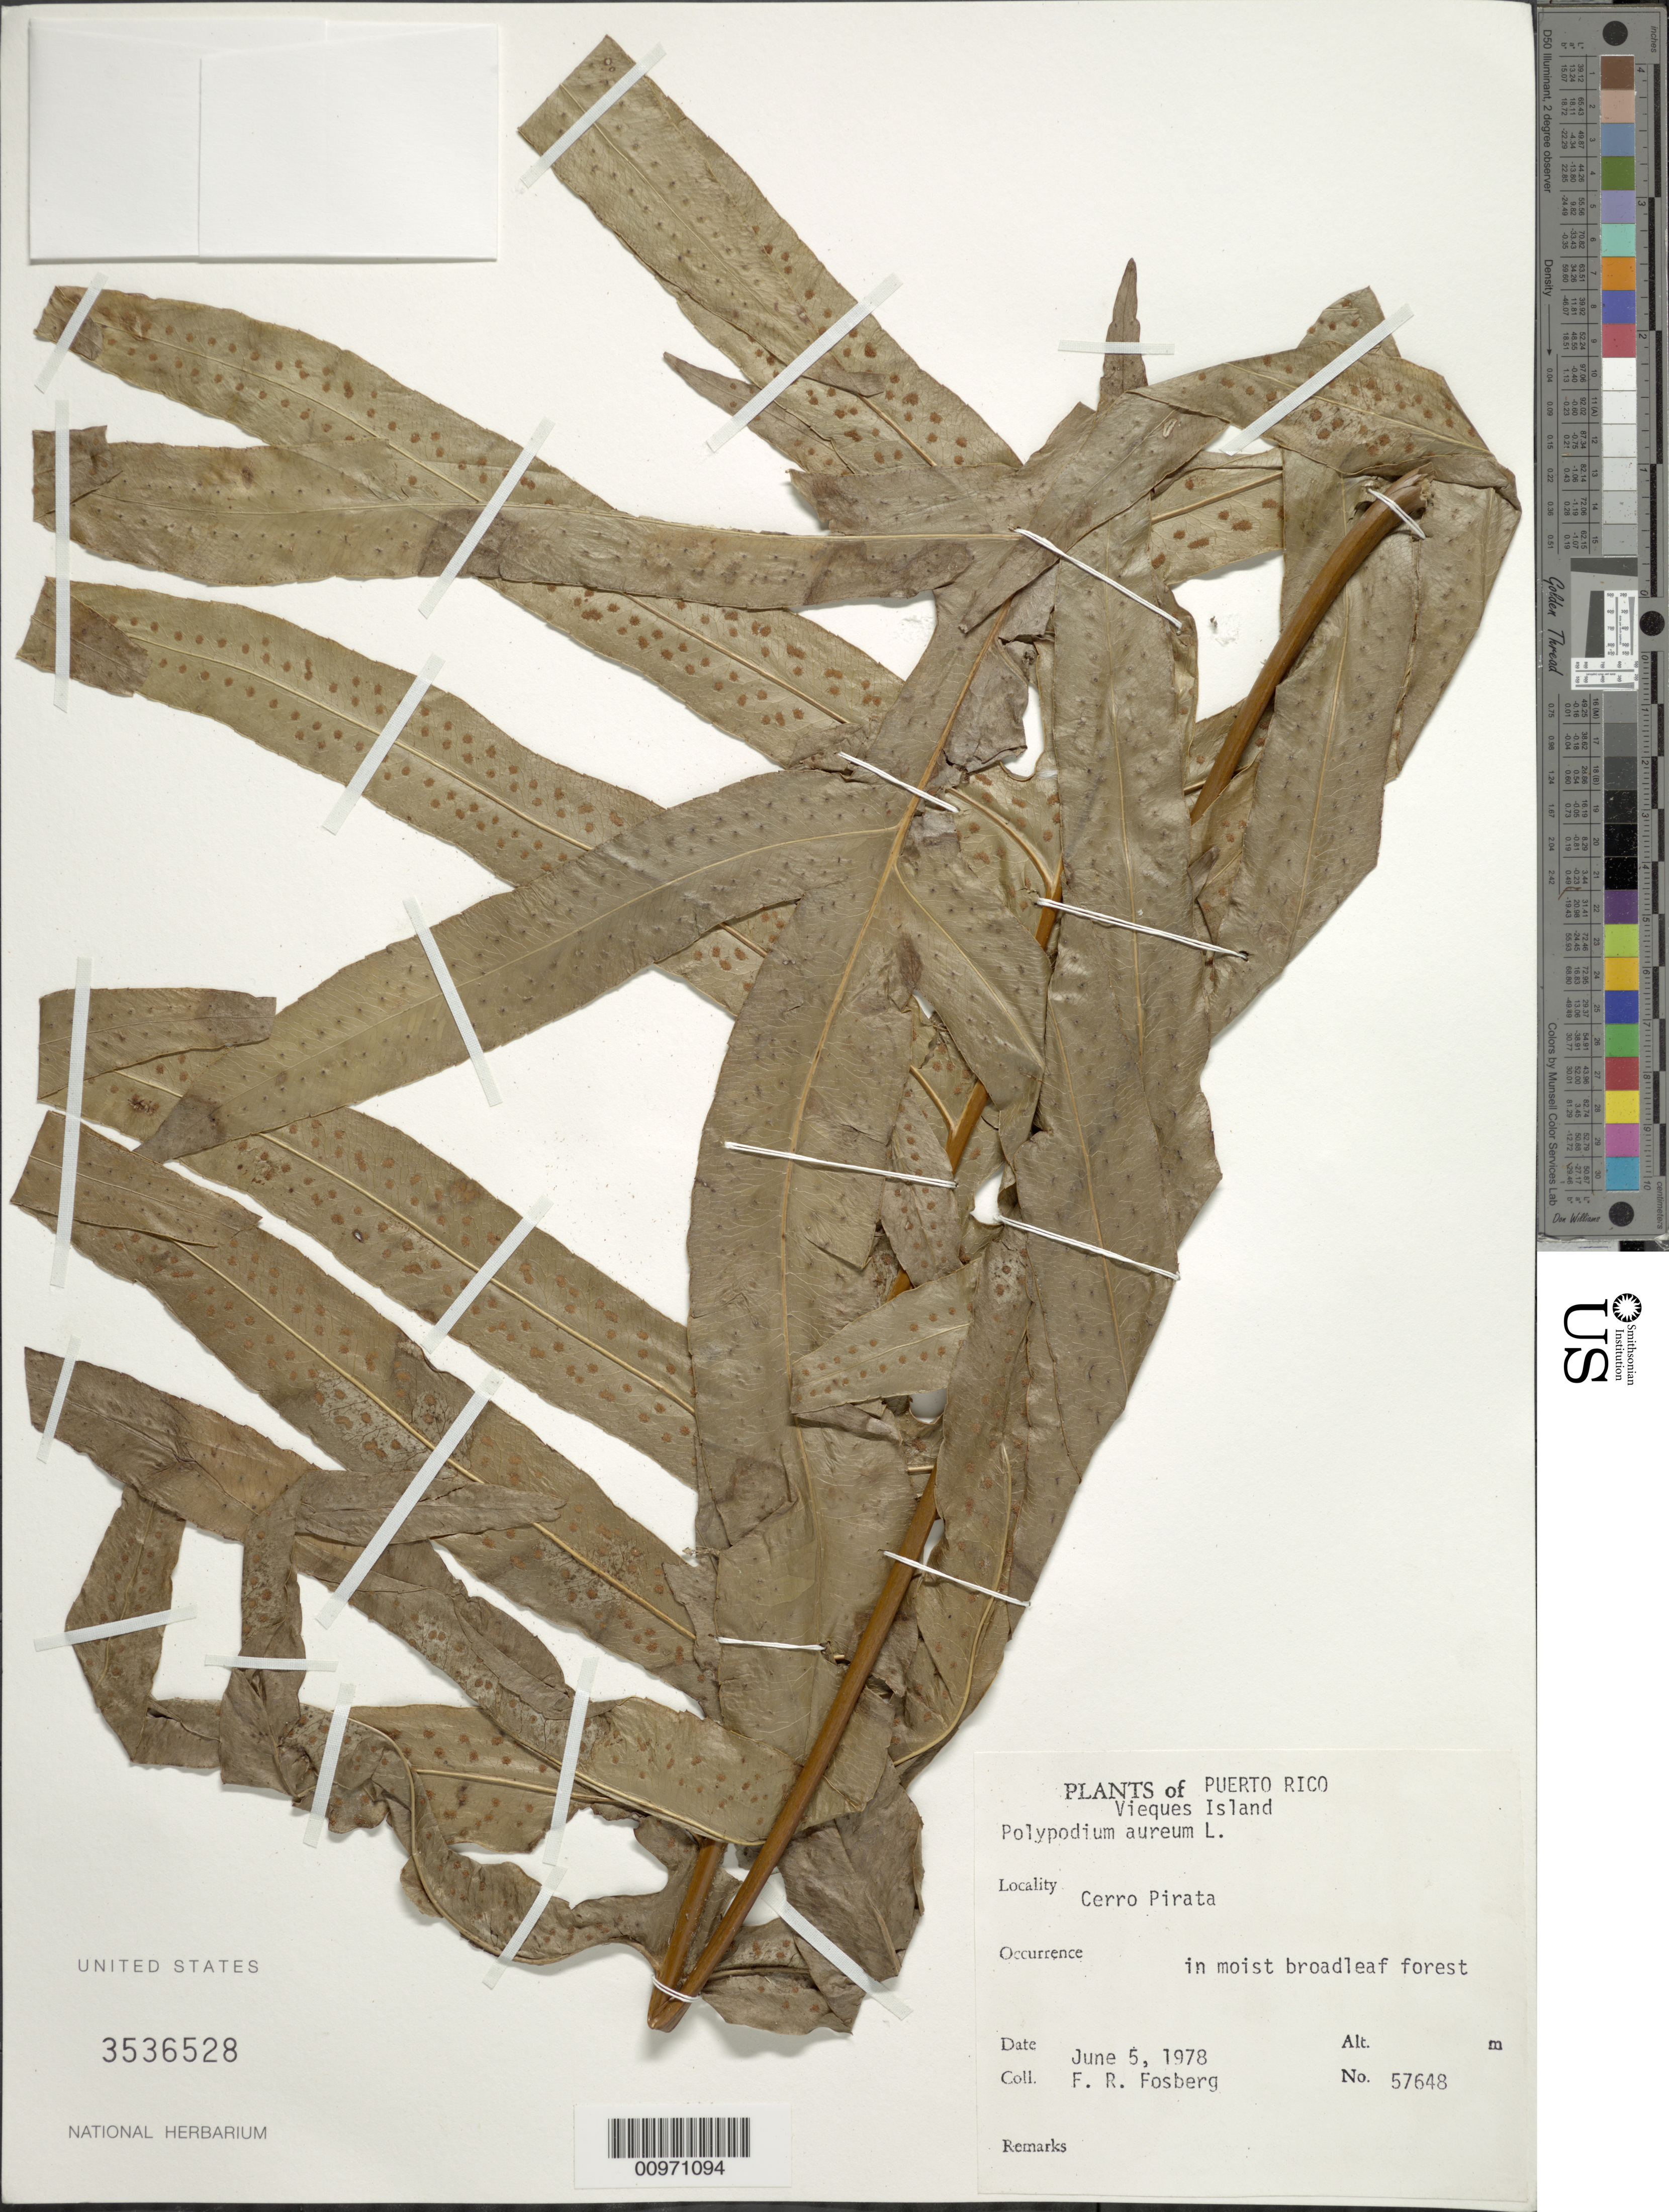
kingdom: Plantae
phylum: Tracheophyta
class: Polypodiopsida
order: Polypodiales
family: Polypodiaceae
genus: Phlebodium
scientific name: Phlebodium aureum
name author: (L.) J. Sm.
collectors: F. R. Fosberg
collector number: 57648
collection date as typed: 05 Jun 1978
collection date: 1978-06-05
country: Puerto Rico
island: Vieques I.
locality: Cerro Pirata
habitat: In moist broadleaf forest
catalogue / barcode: US 3536528